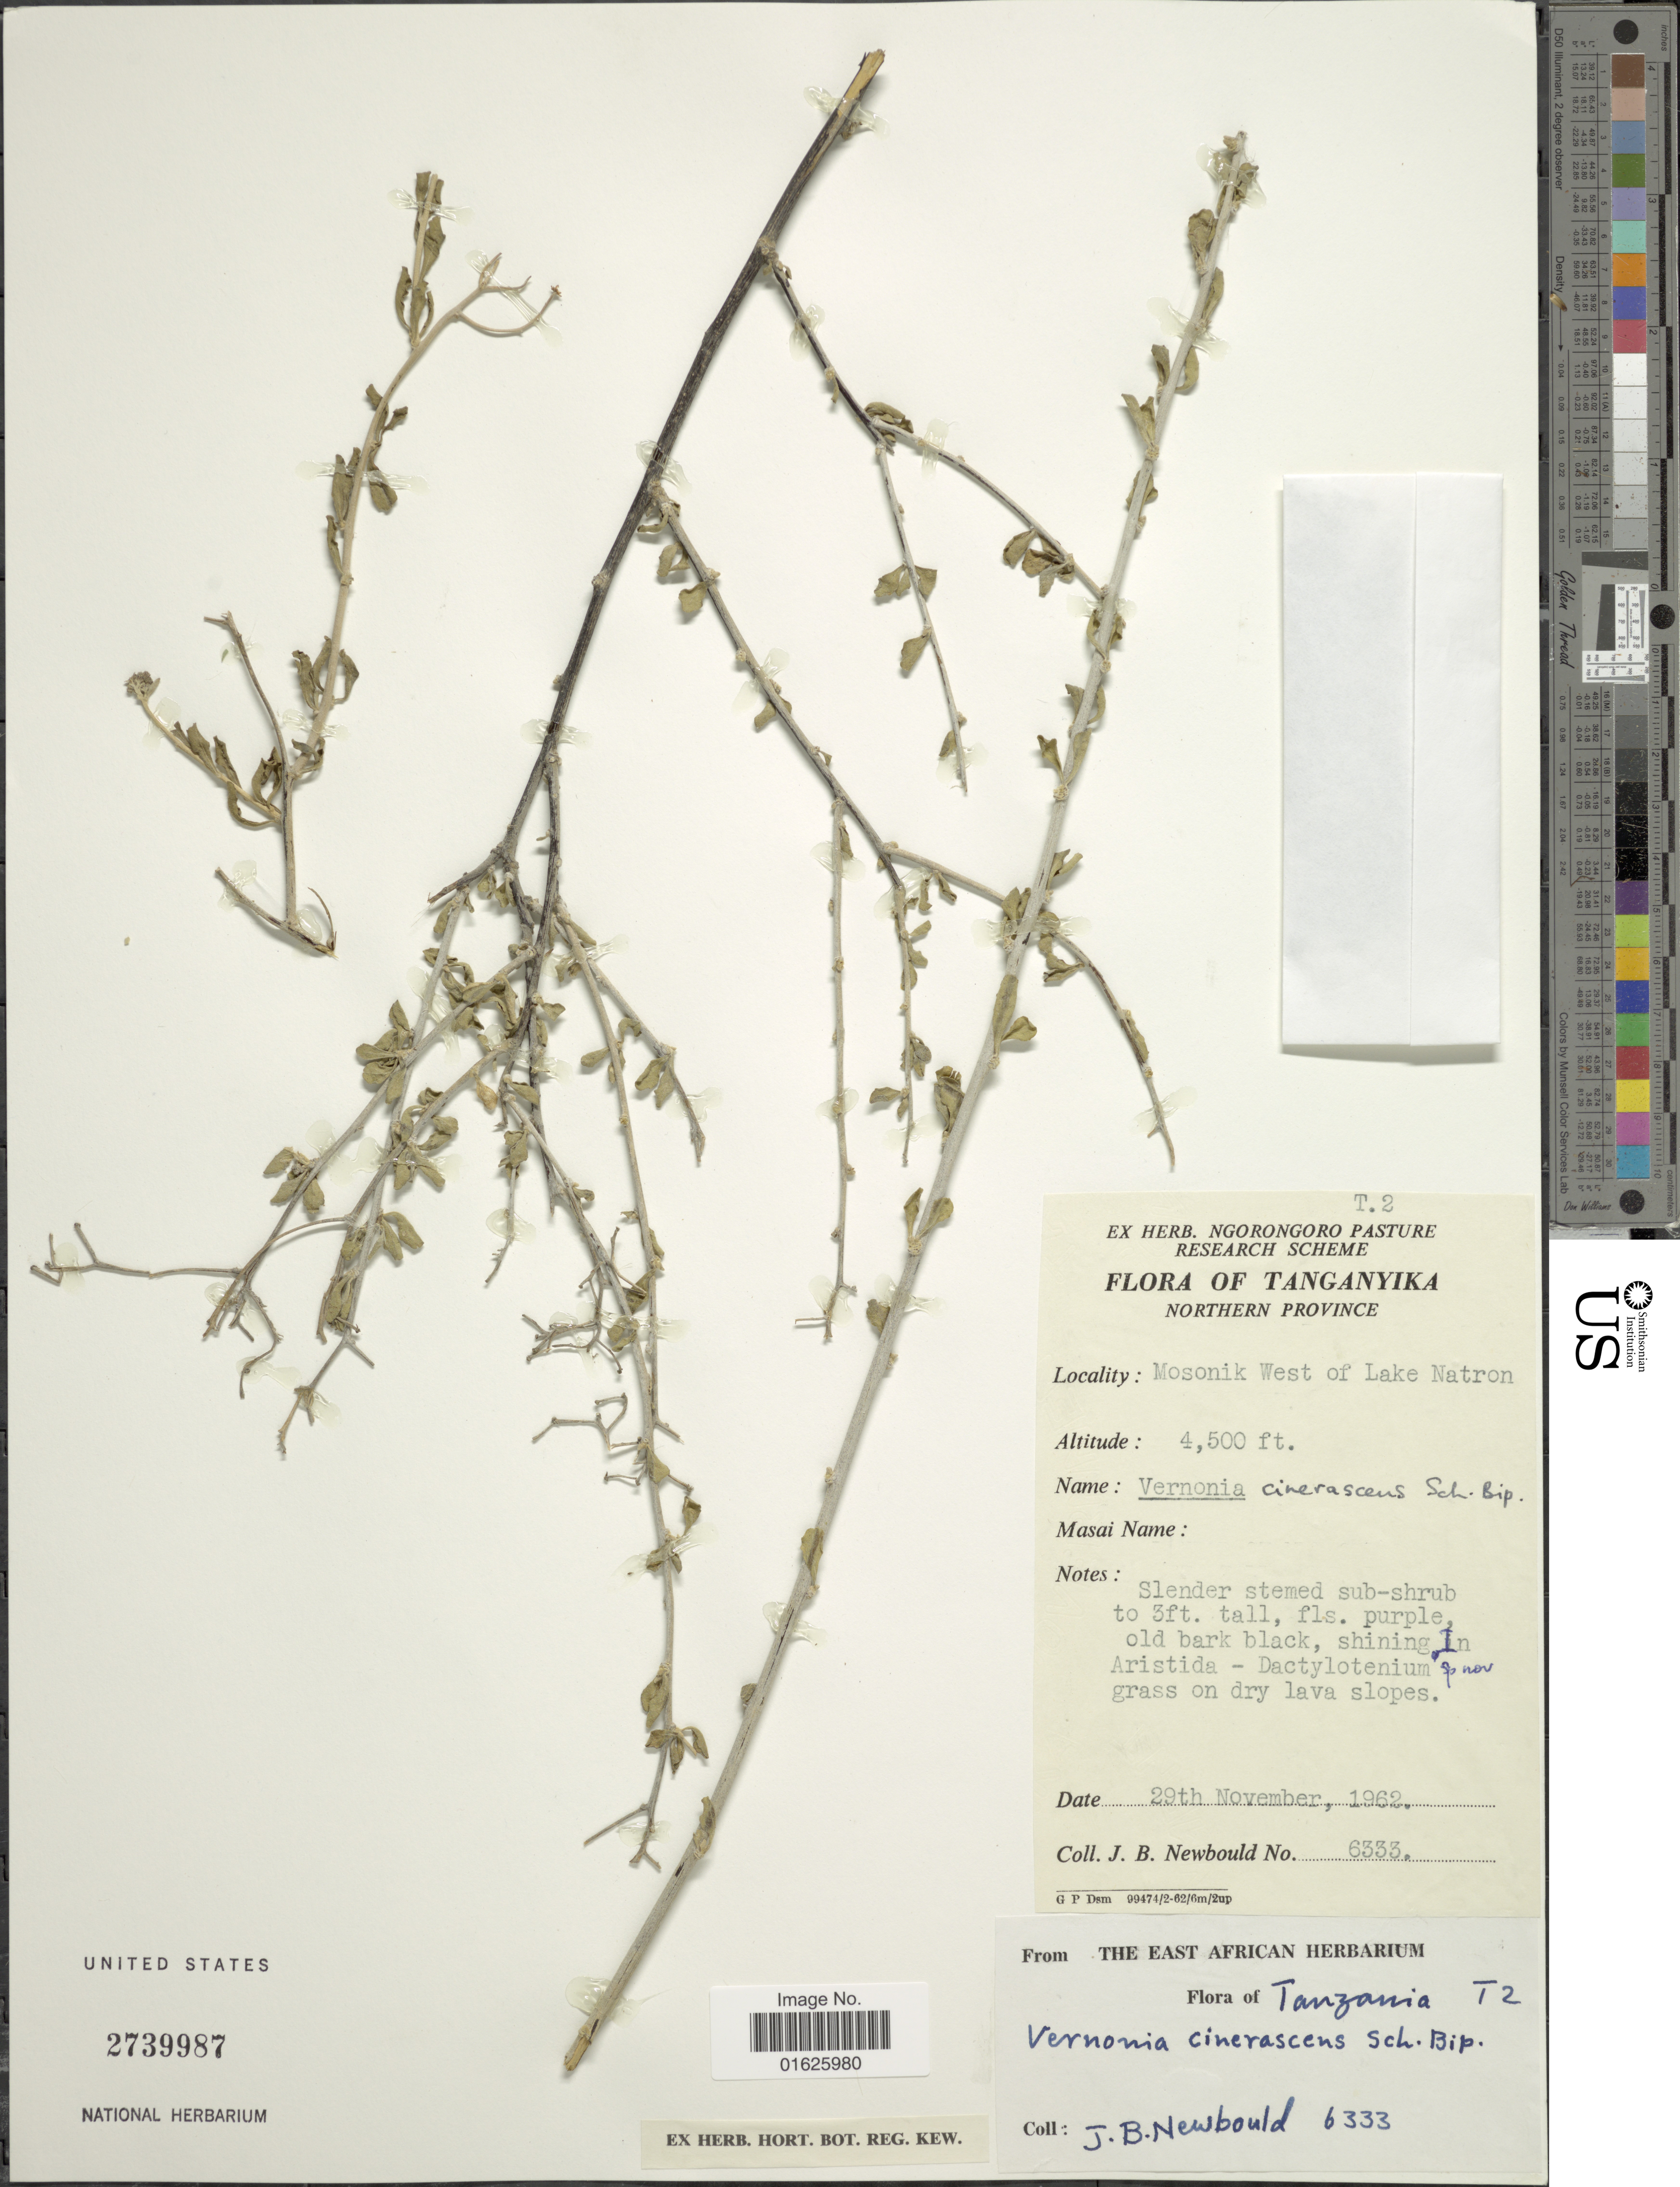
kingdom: Plantae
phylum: Tracheophyta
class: Magnoliopsida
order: Asterales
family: Asteraceae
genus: Orbivestus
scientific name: Orbivestus cinerascens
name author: (Sch. Bip. in Schweinf.) H. Rob.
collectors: J. Newbould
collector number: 6333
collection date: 1962-11-29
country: Tanzania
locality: Tanganyika, Northern Province, Mosonik West of Lake Natron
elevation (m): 1372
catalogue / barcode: US 2739987